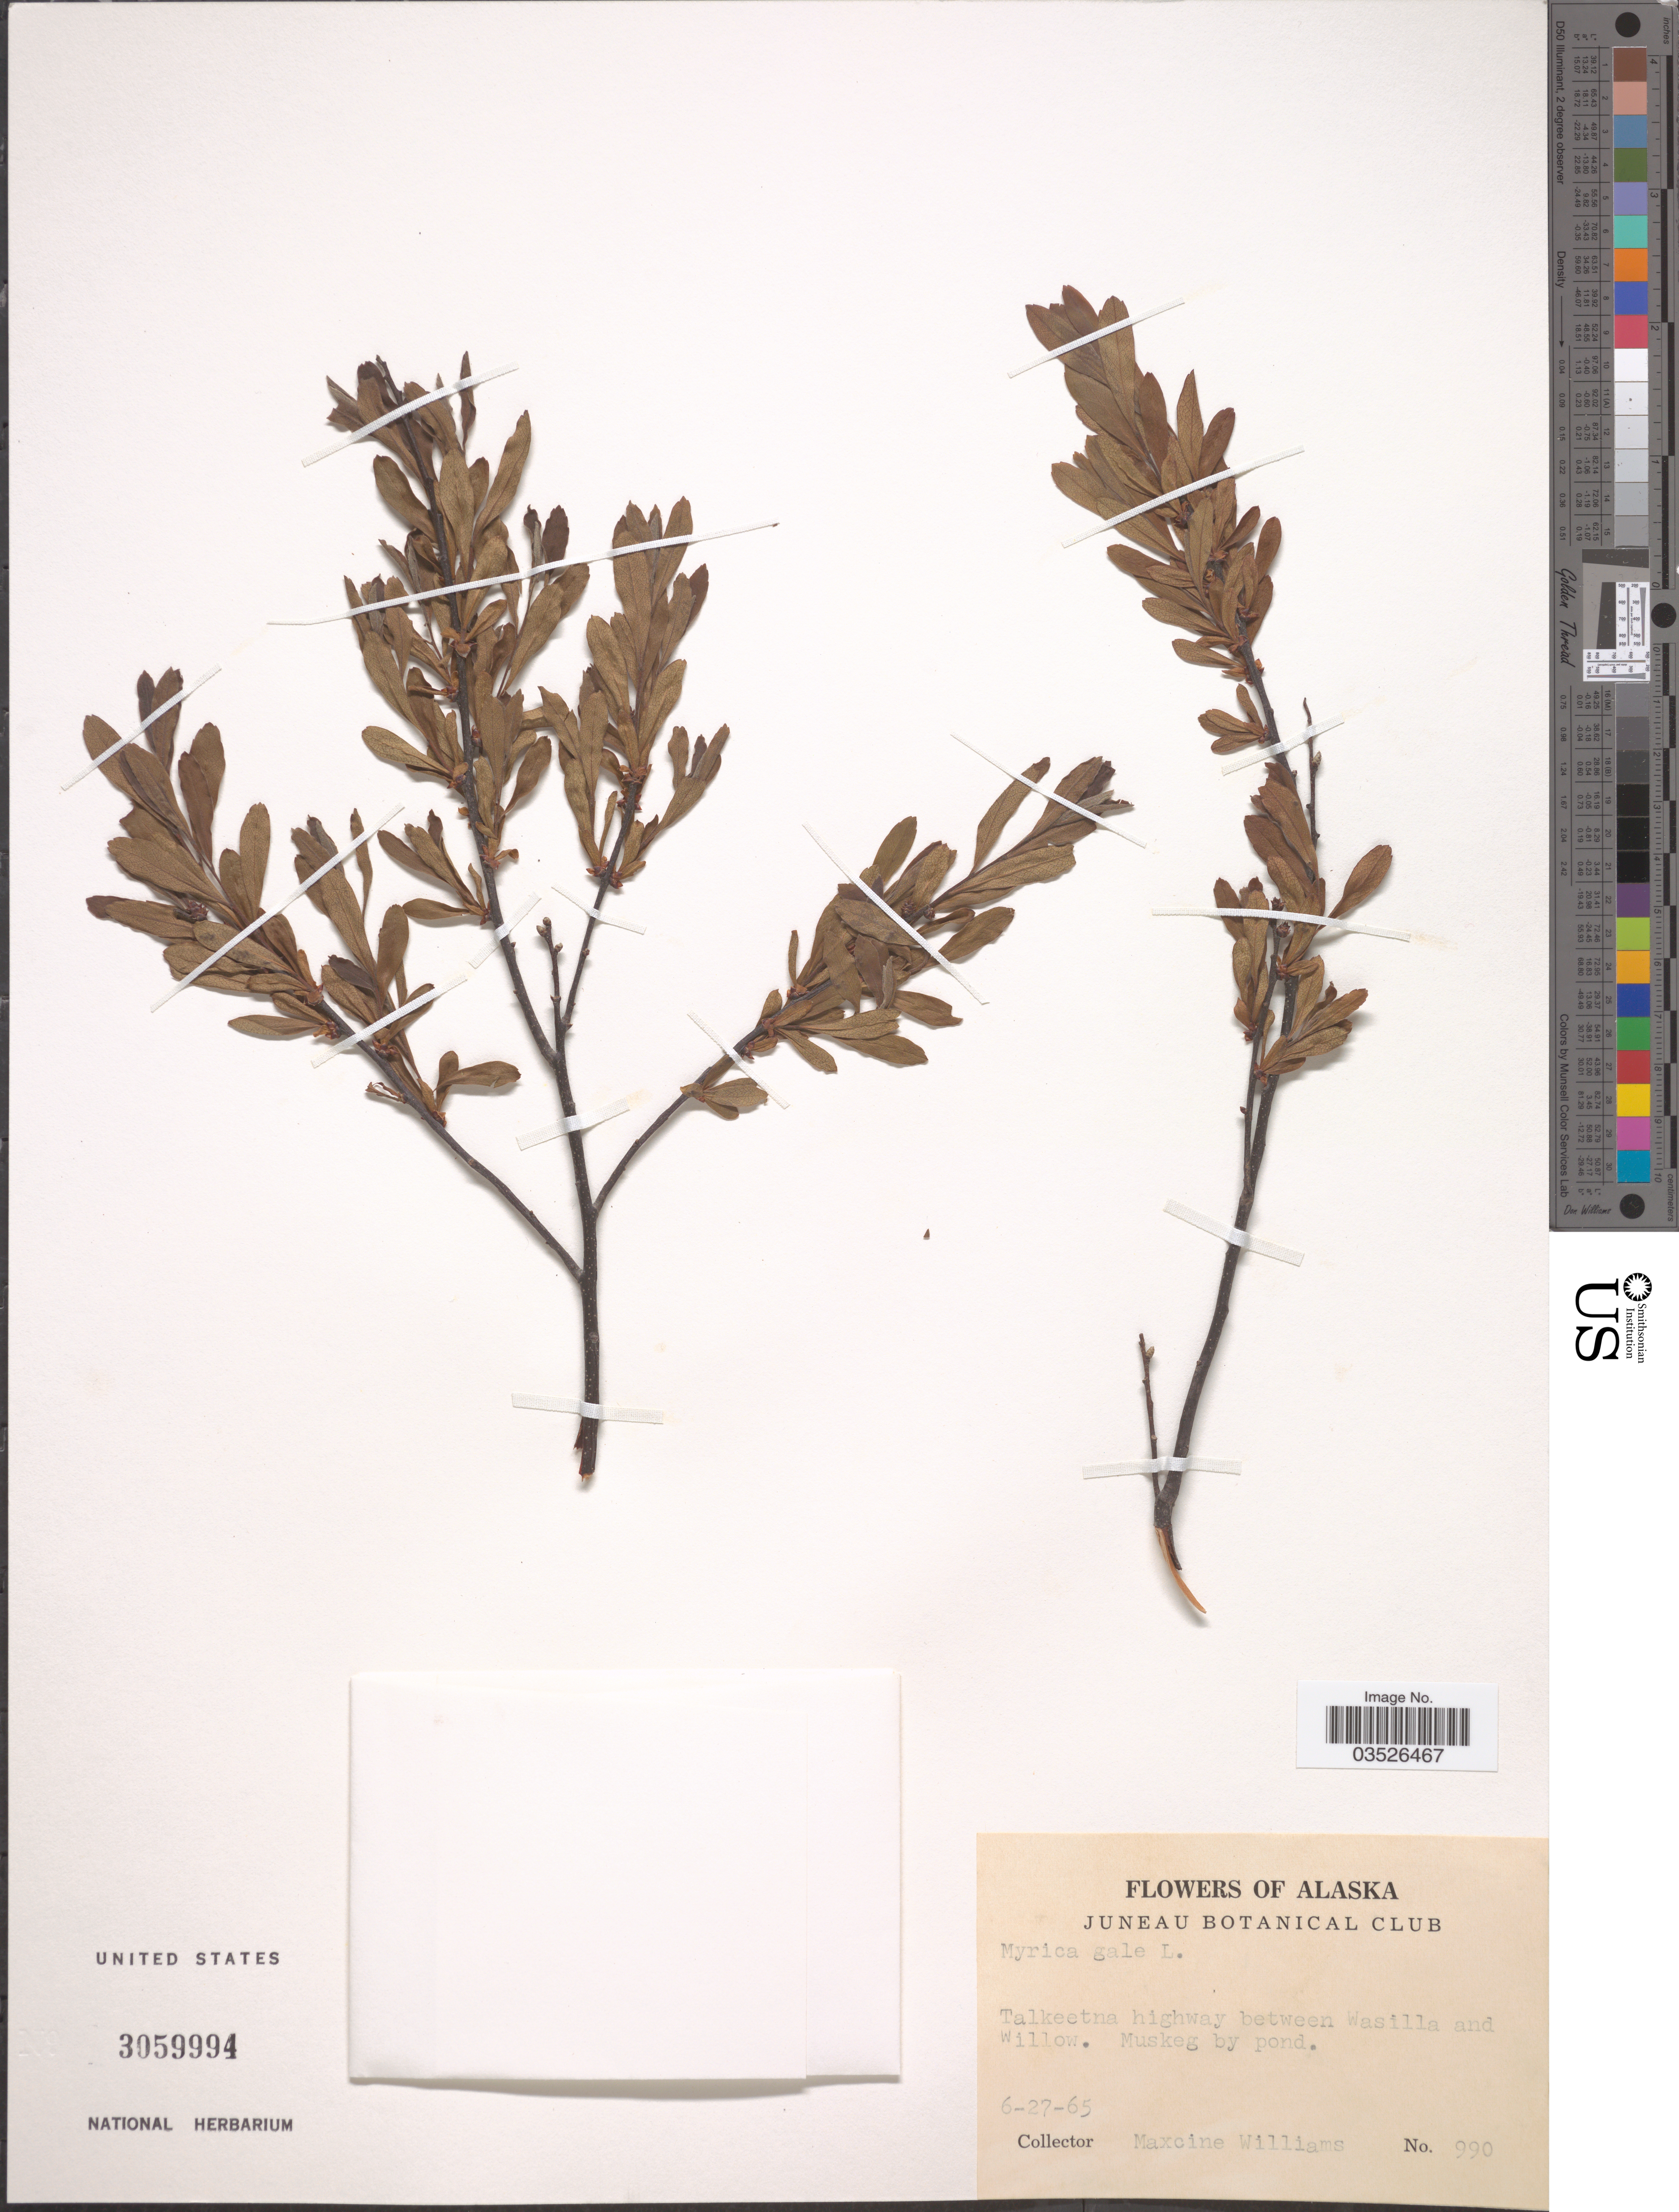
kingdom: Plantae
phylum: Tracheophyta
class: Magnoliopsida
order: Fagales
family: Myricaceae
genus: Myrica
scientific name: Myrica gale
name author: L.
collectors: Mr. Williams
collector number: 990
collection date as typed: Transcribed d/m/y: 27/6/65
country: United States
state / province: Alaska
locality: Talkeetna highway between Wasilla and Willow.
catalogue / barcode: US 3059994